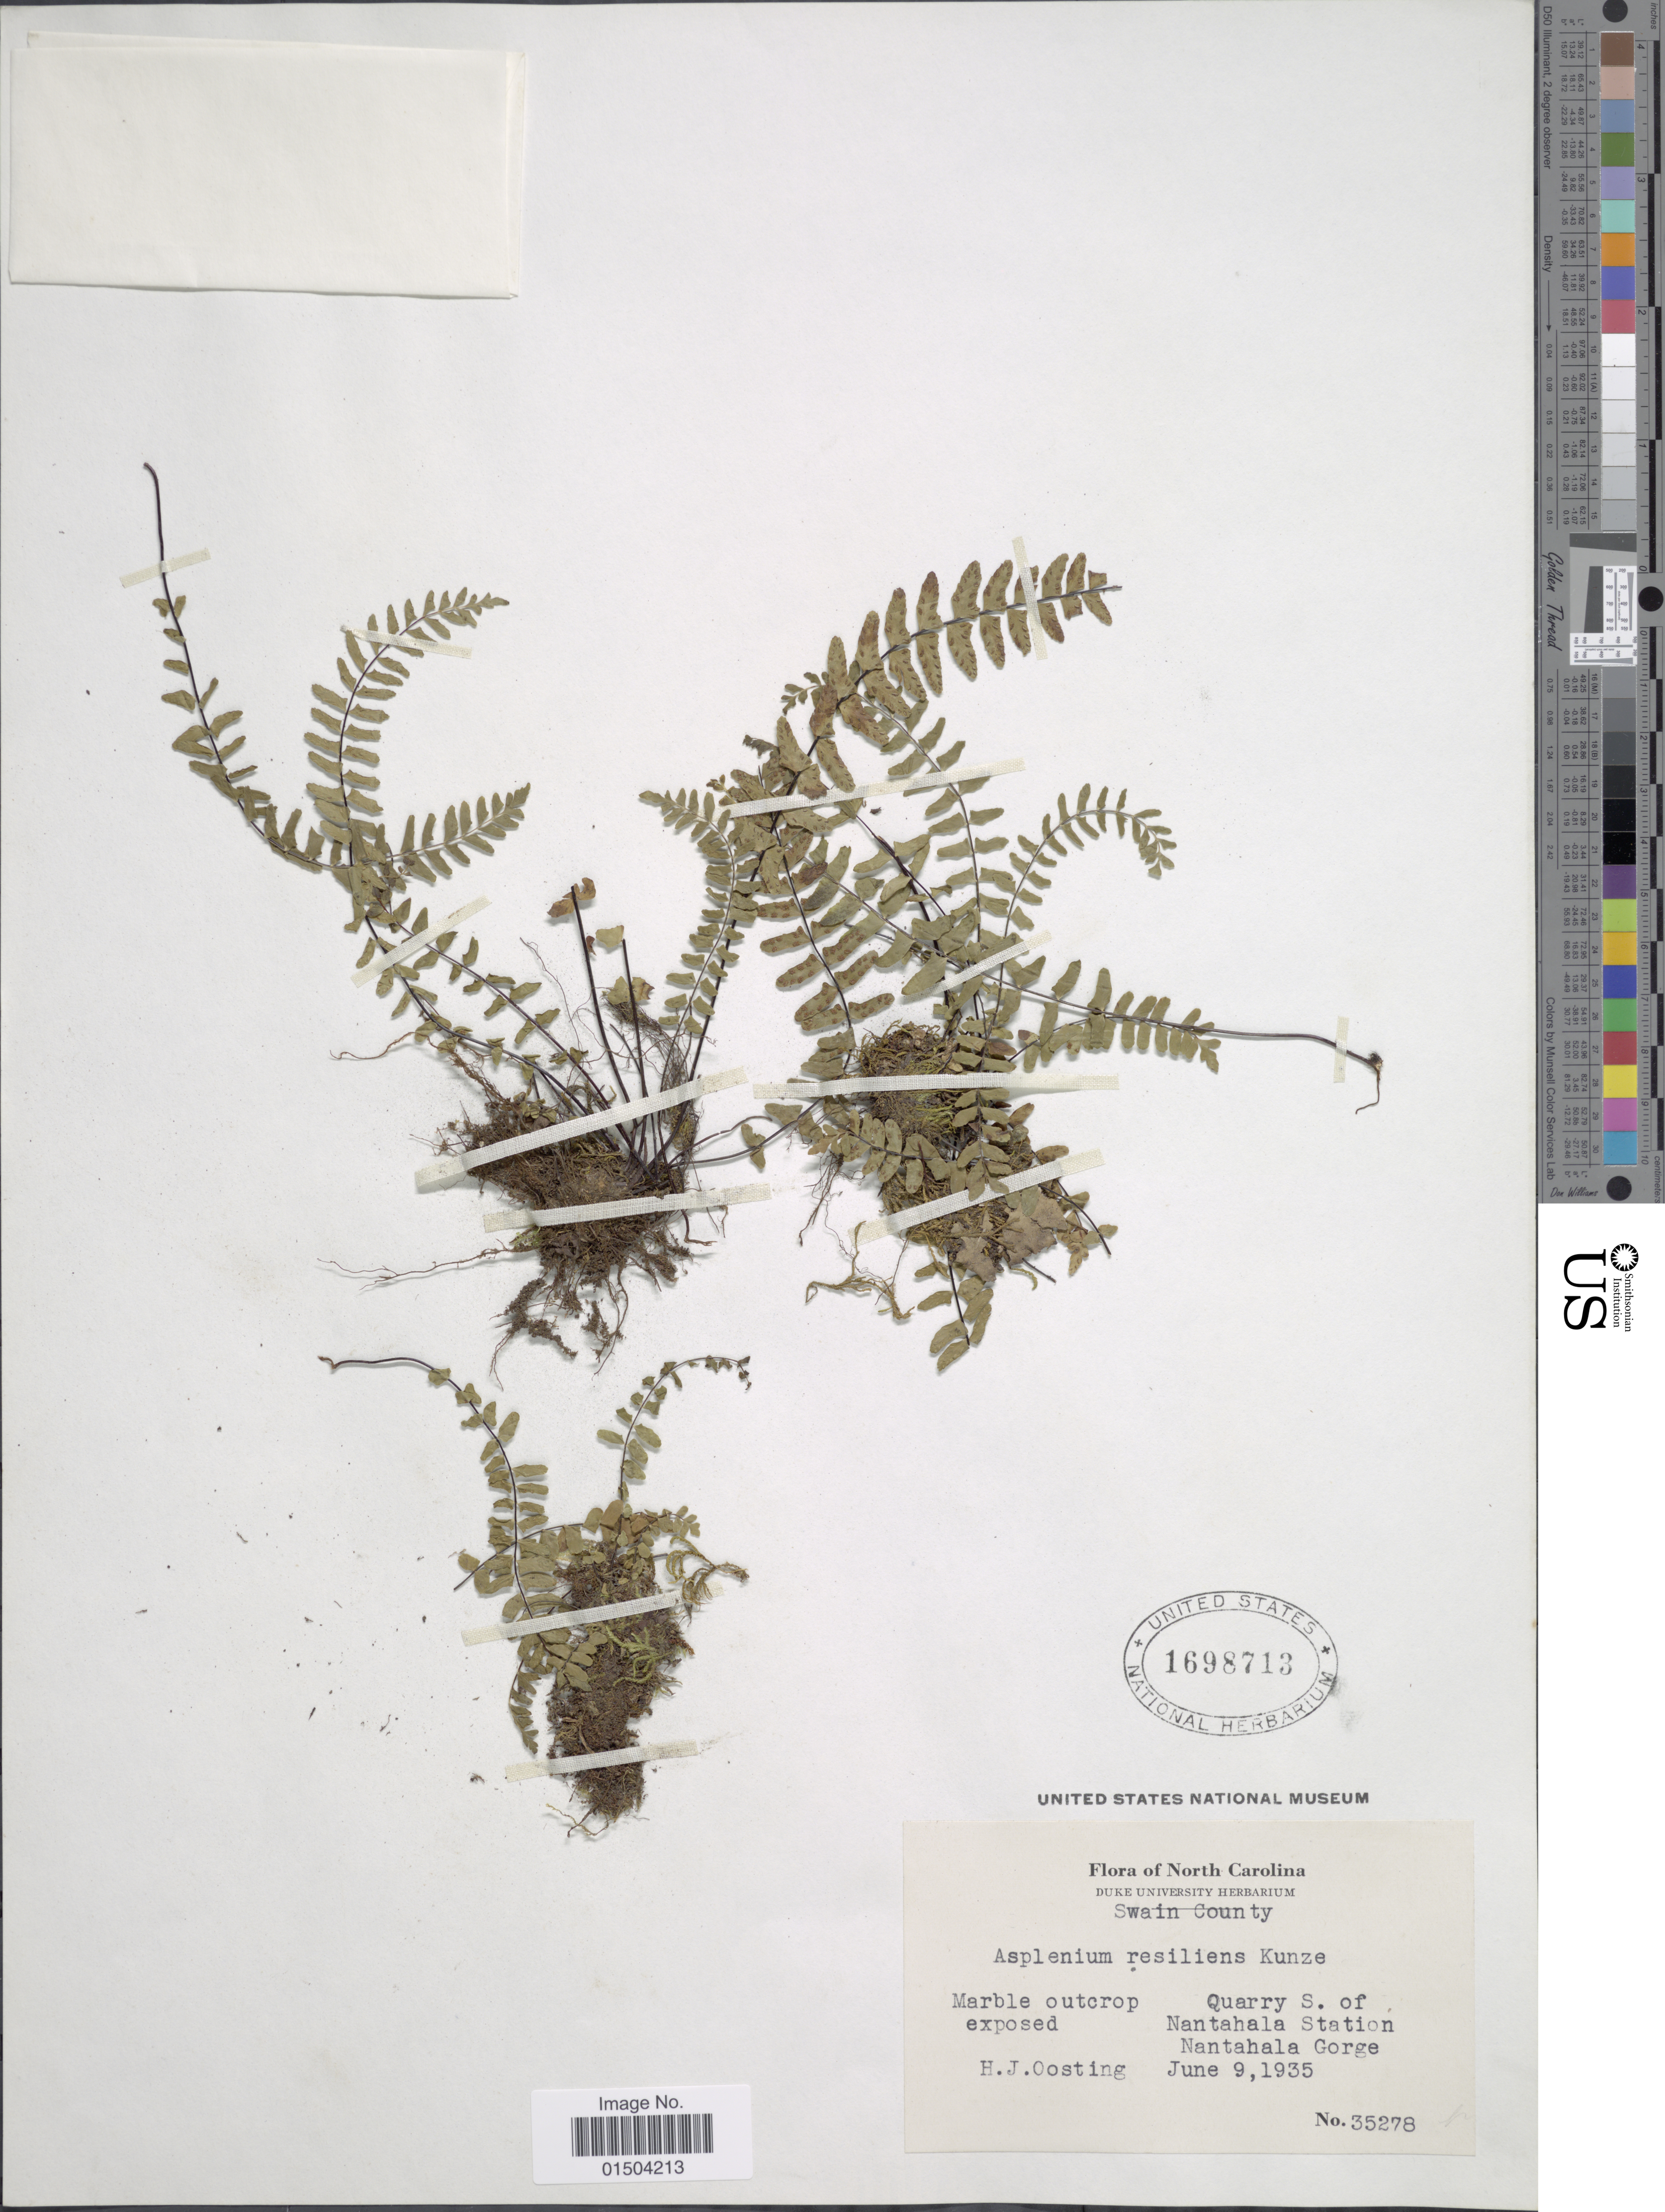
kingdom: Plantae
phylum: Tracheophyta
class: Polypodiopsida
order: Polypodiales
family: Aspleniaceae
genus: Asplenium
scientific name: Asplenium resiliens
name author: Kunze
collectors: H. Oosting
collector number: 35278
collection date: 1935-06-09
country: United States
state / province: North Carolina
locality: Swain County. Marble outcrop exposed. Quarry S. of Nantahala Station, Nantahala Gorge.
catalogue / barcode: US 1698713